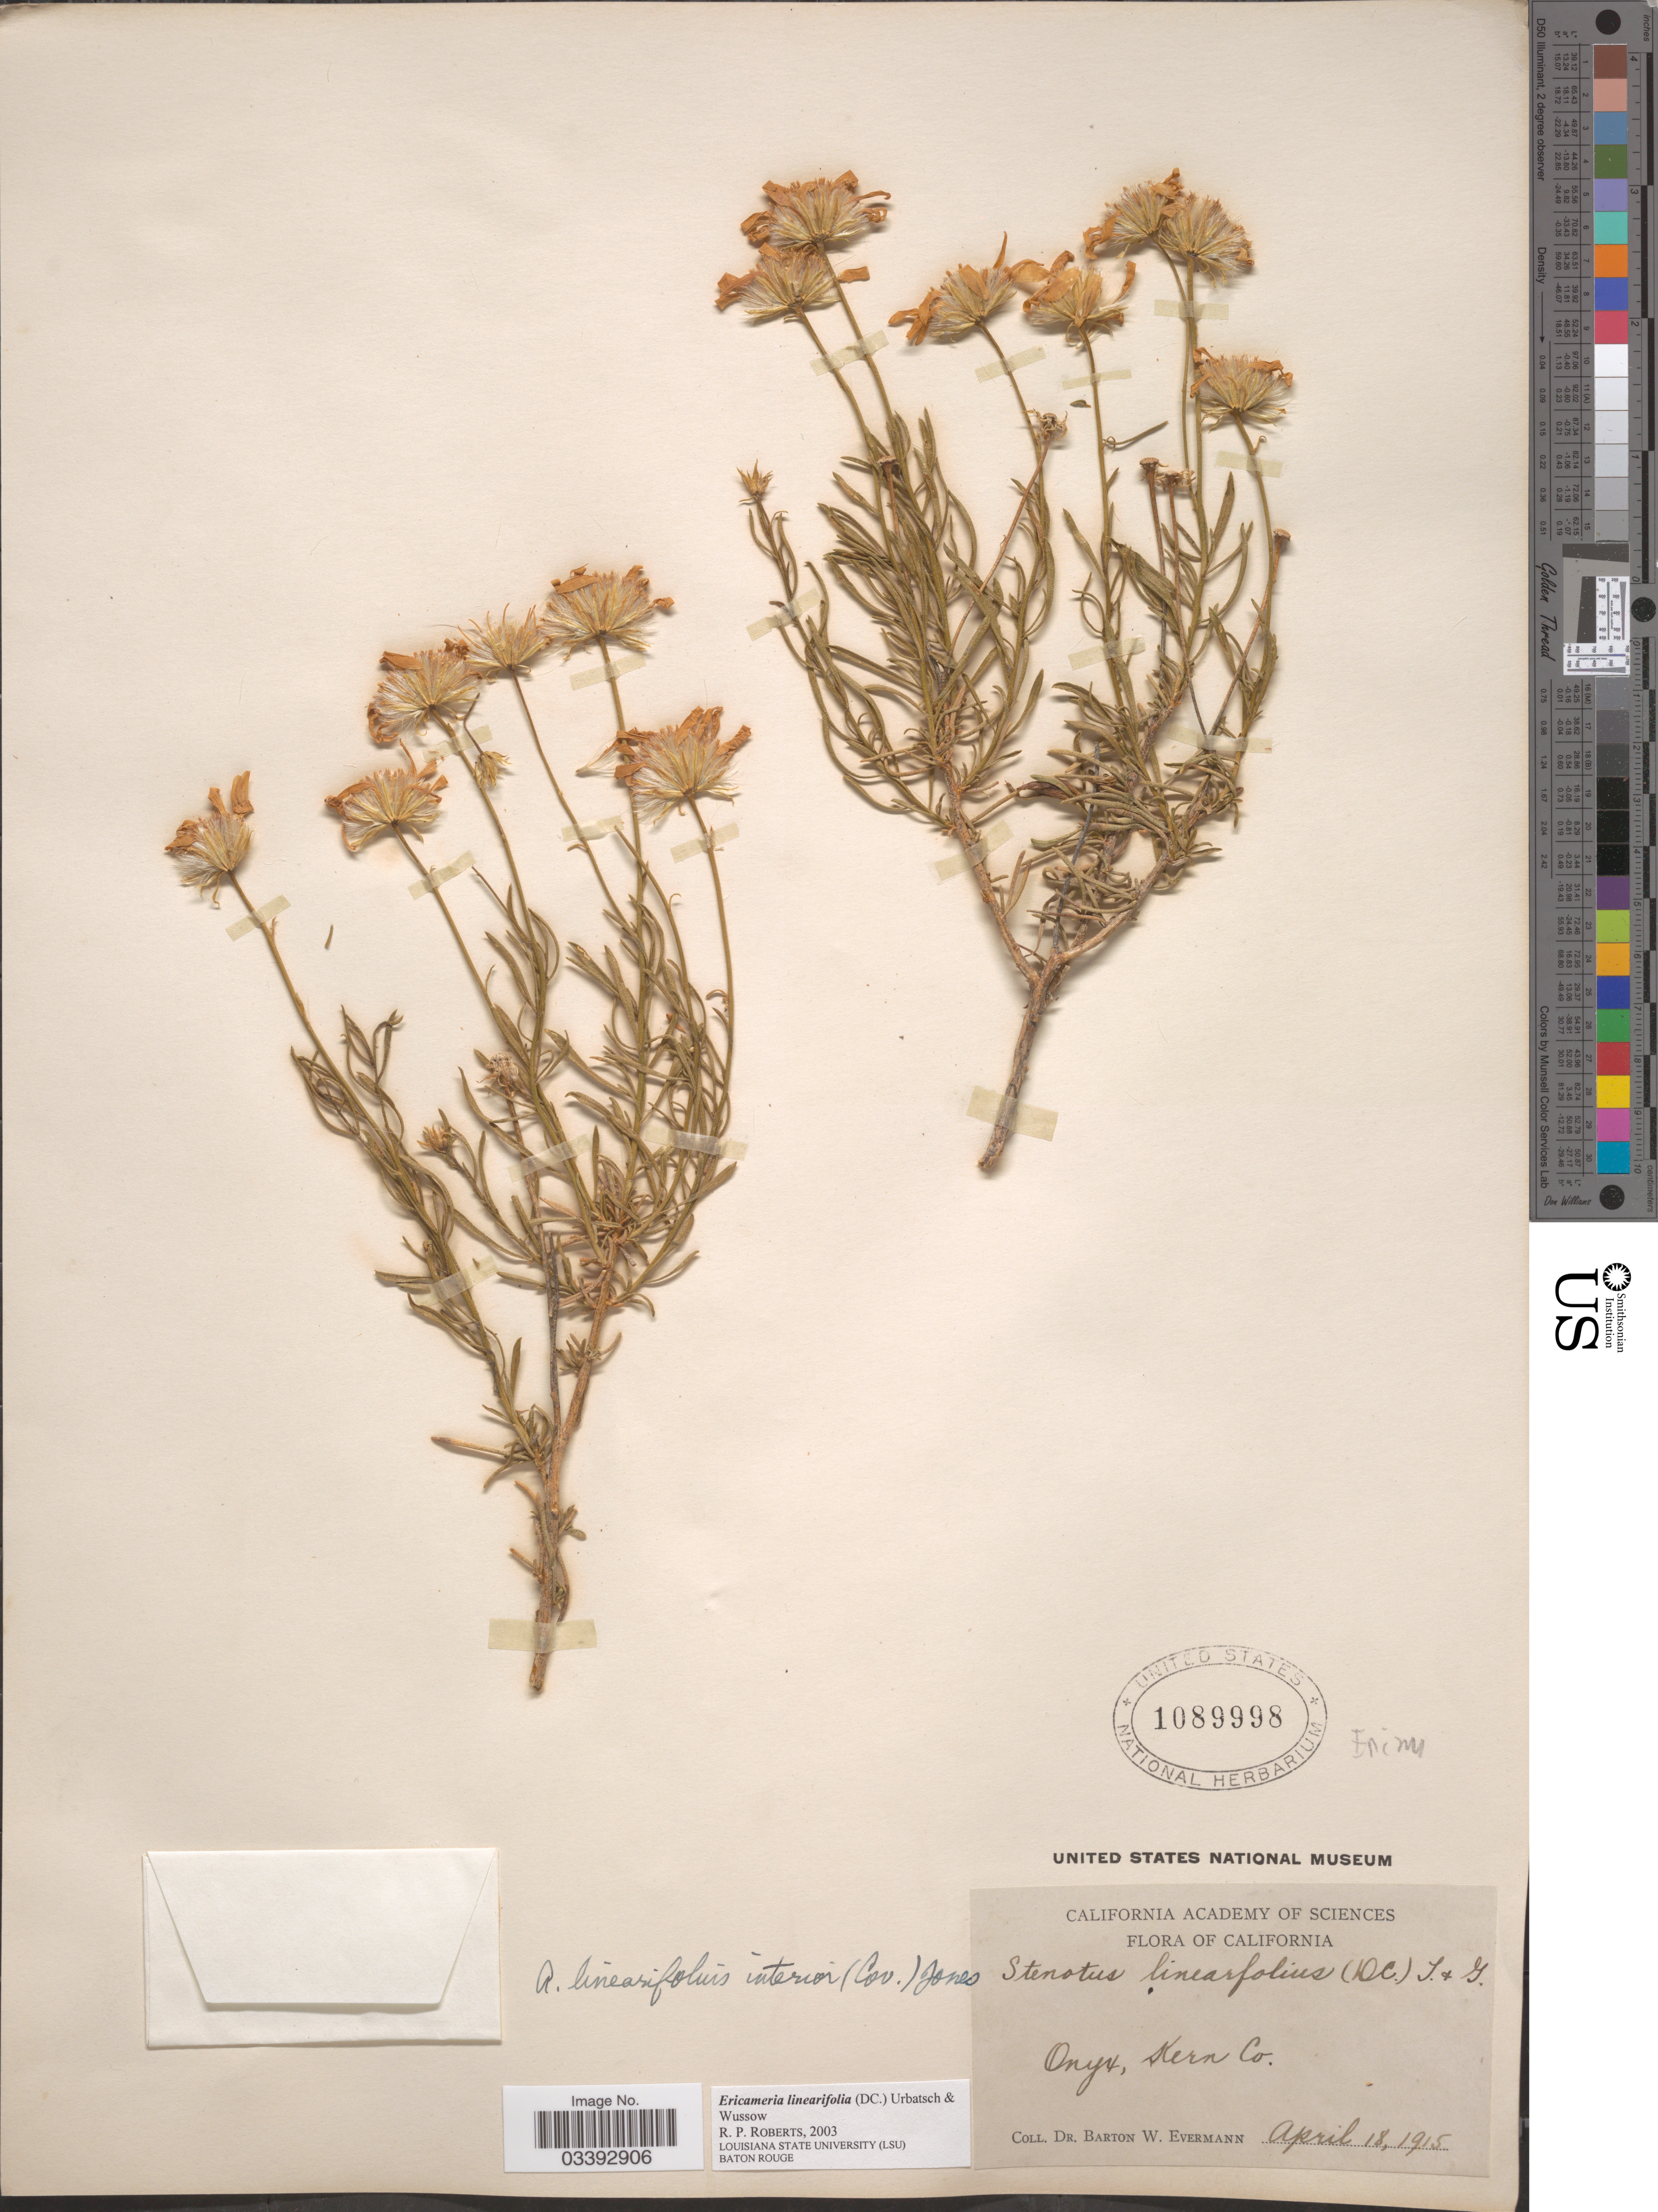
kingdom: Plantae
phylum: Tracheophyta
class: Magnoliopsida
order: Asterales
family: Asteraceae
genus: Ericameria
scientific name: Ericameria linearifolia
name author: (DC.) Urbatsch & Wussow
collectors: B. W. Evermann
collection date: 1915-04-18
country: United States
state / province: California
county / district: Kern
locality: Onyx, Kern Co.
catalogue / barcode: US 1089998